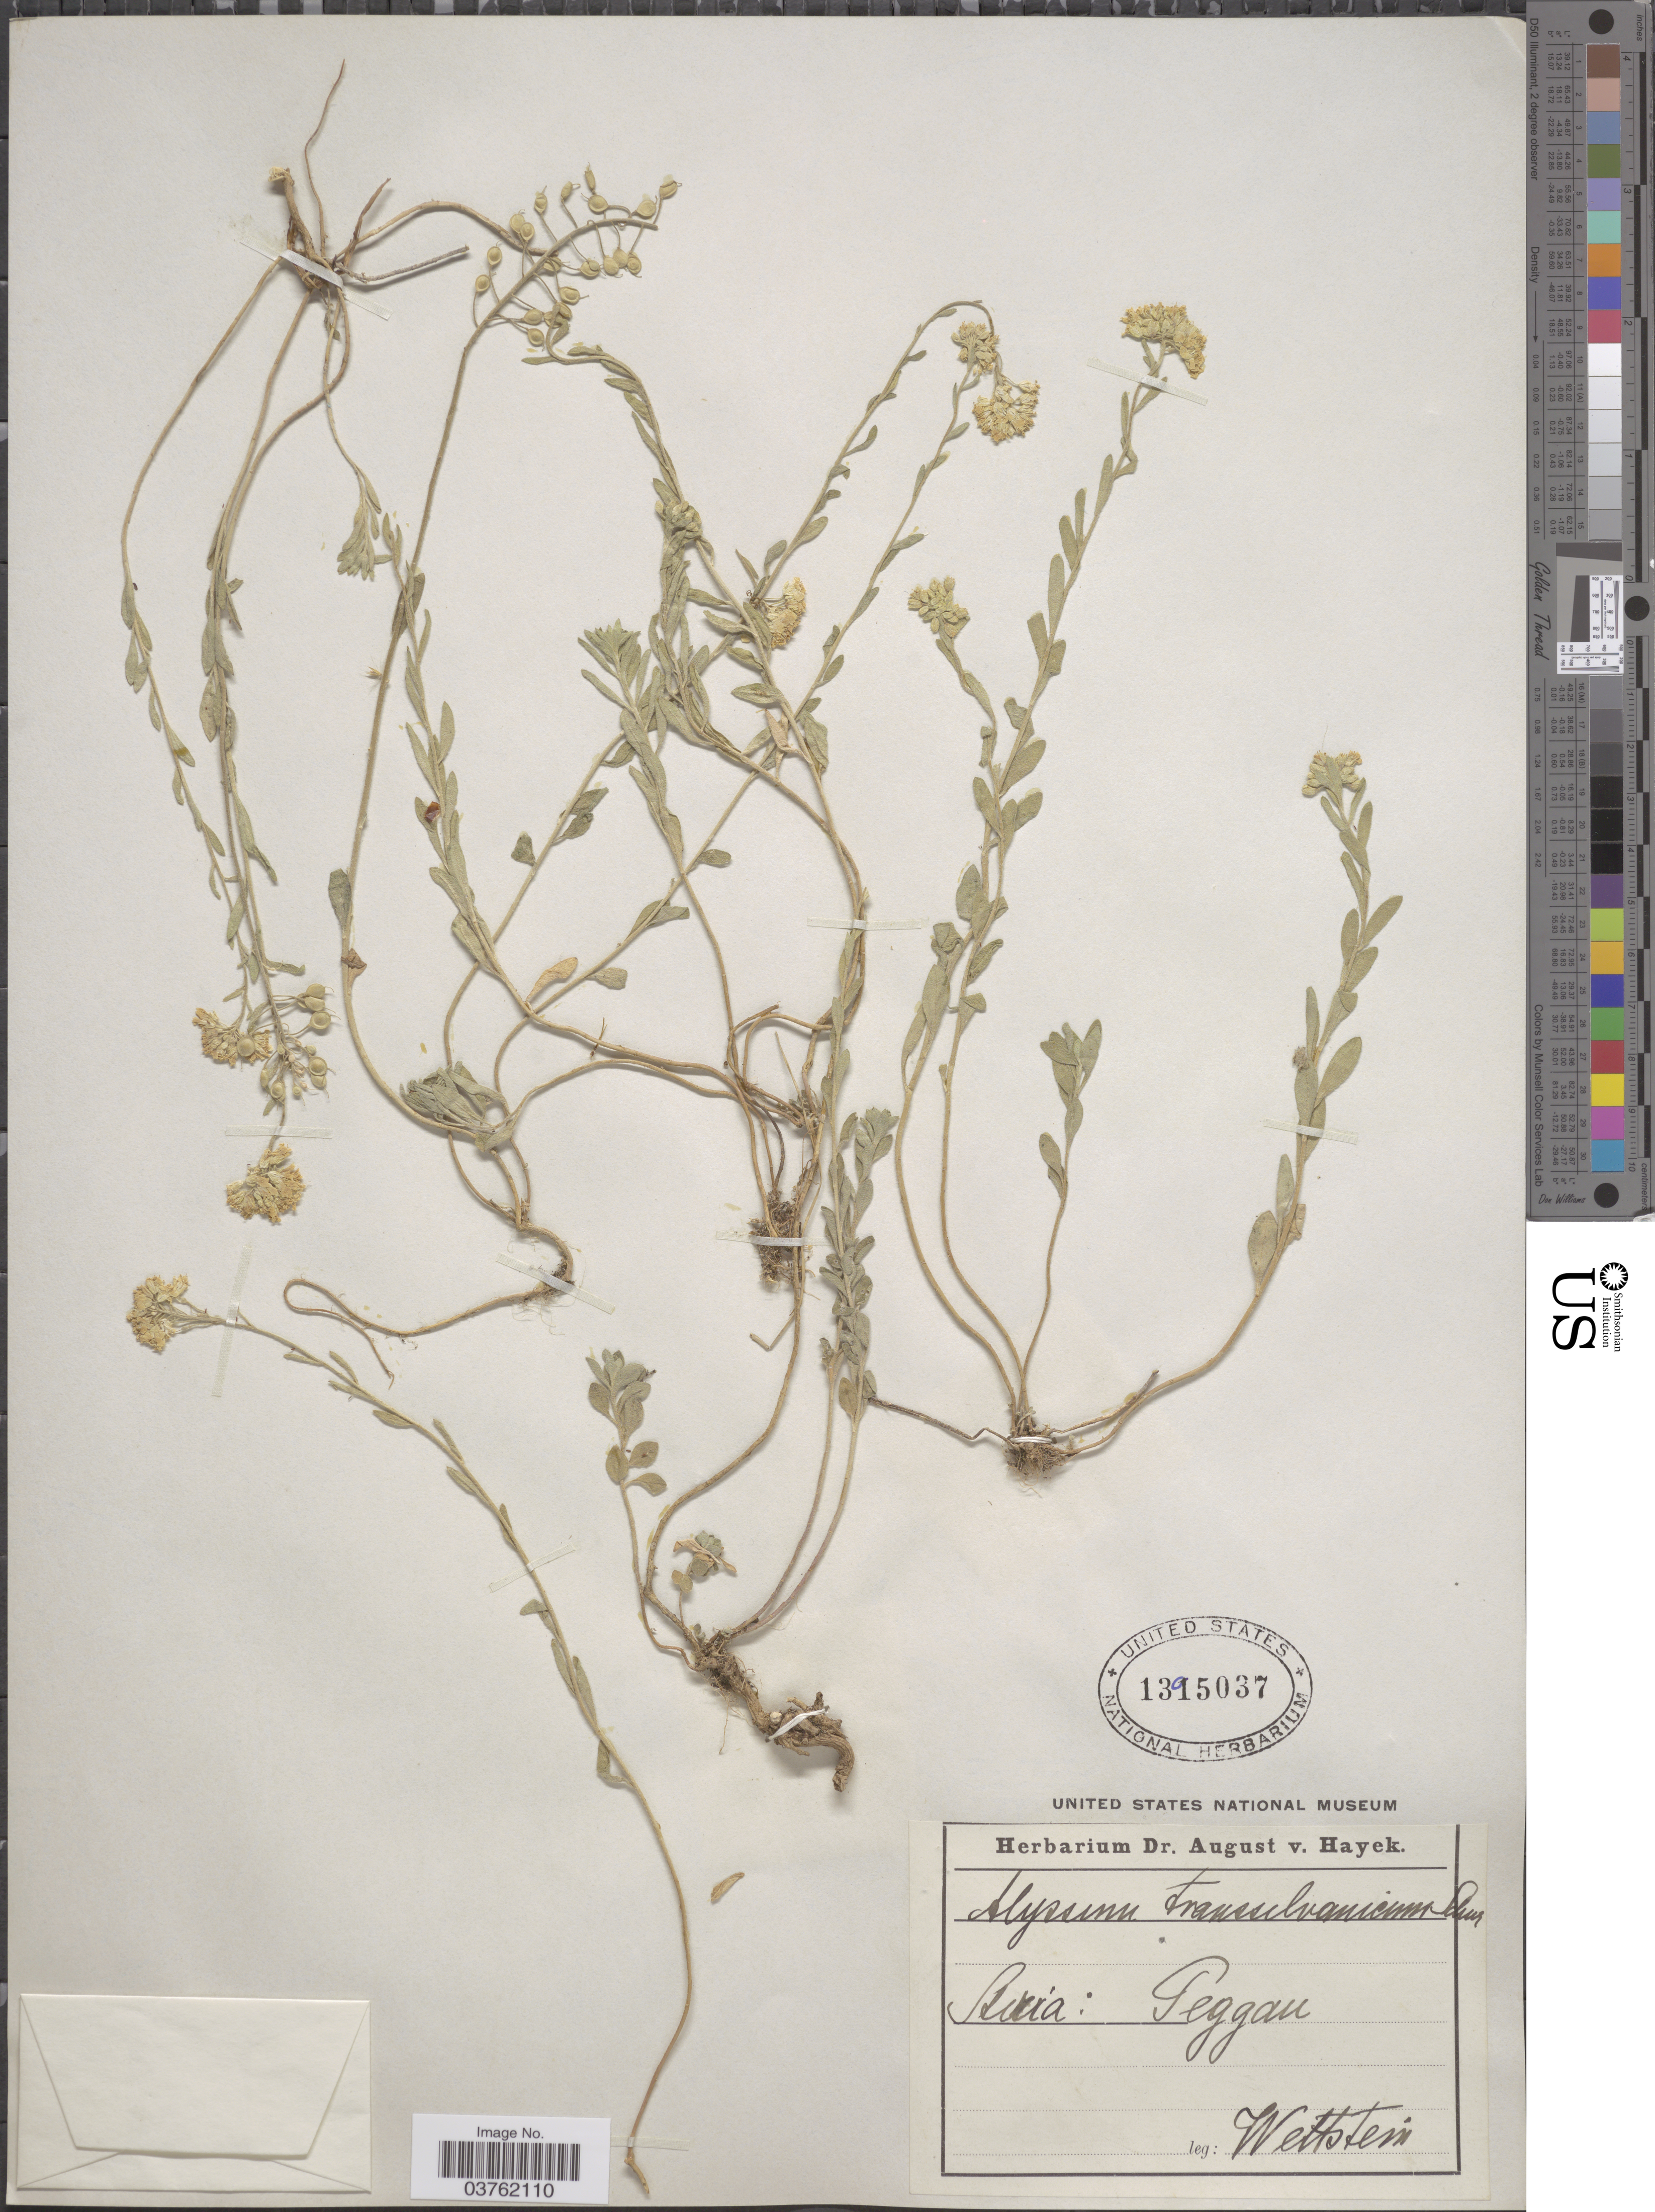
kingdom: Plantae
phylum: Tracheophyta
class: Magnoliopsida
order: Brassicales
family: Brassicaceae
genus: Alyssum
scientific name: Alyssum transsylvanicum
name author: Schur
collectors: Wettstein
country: Austria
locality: Stiria: Peggau.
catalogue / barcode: US 1395037